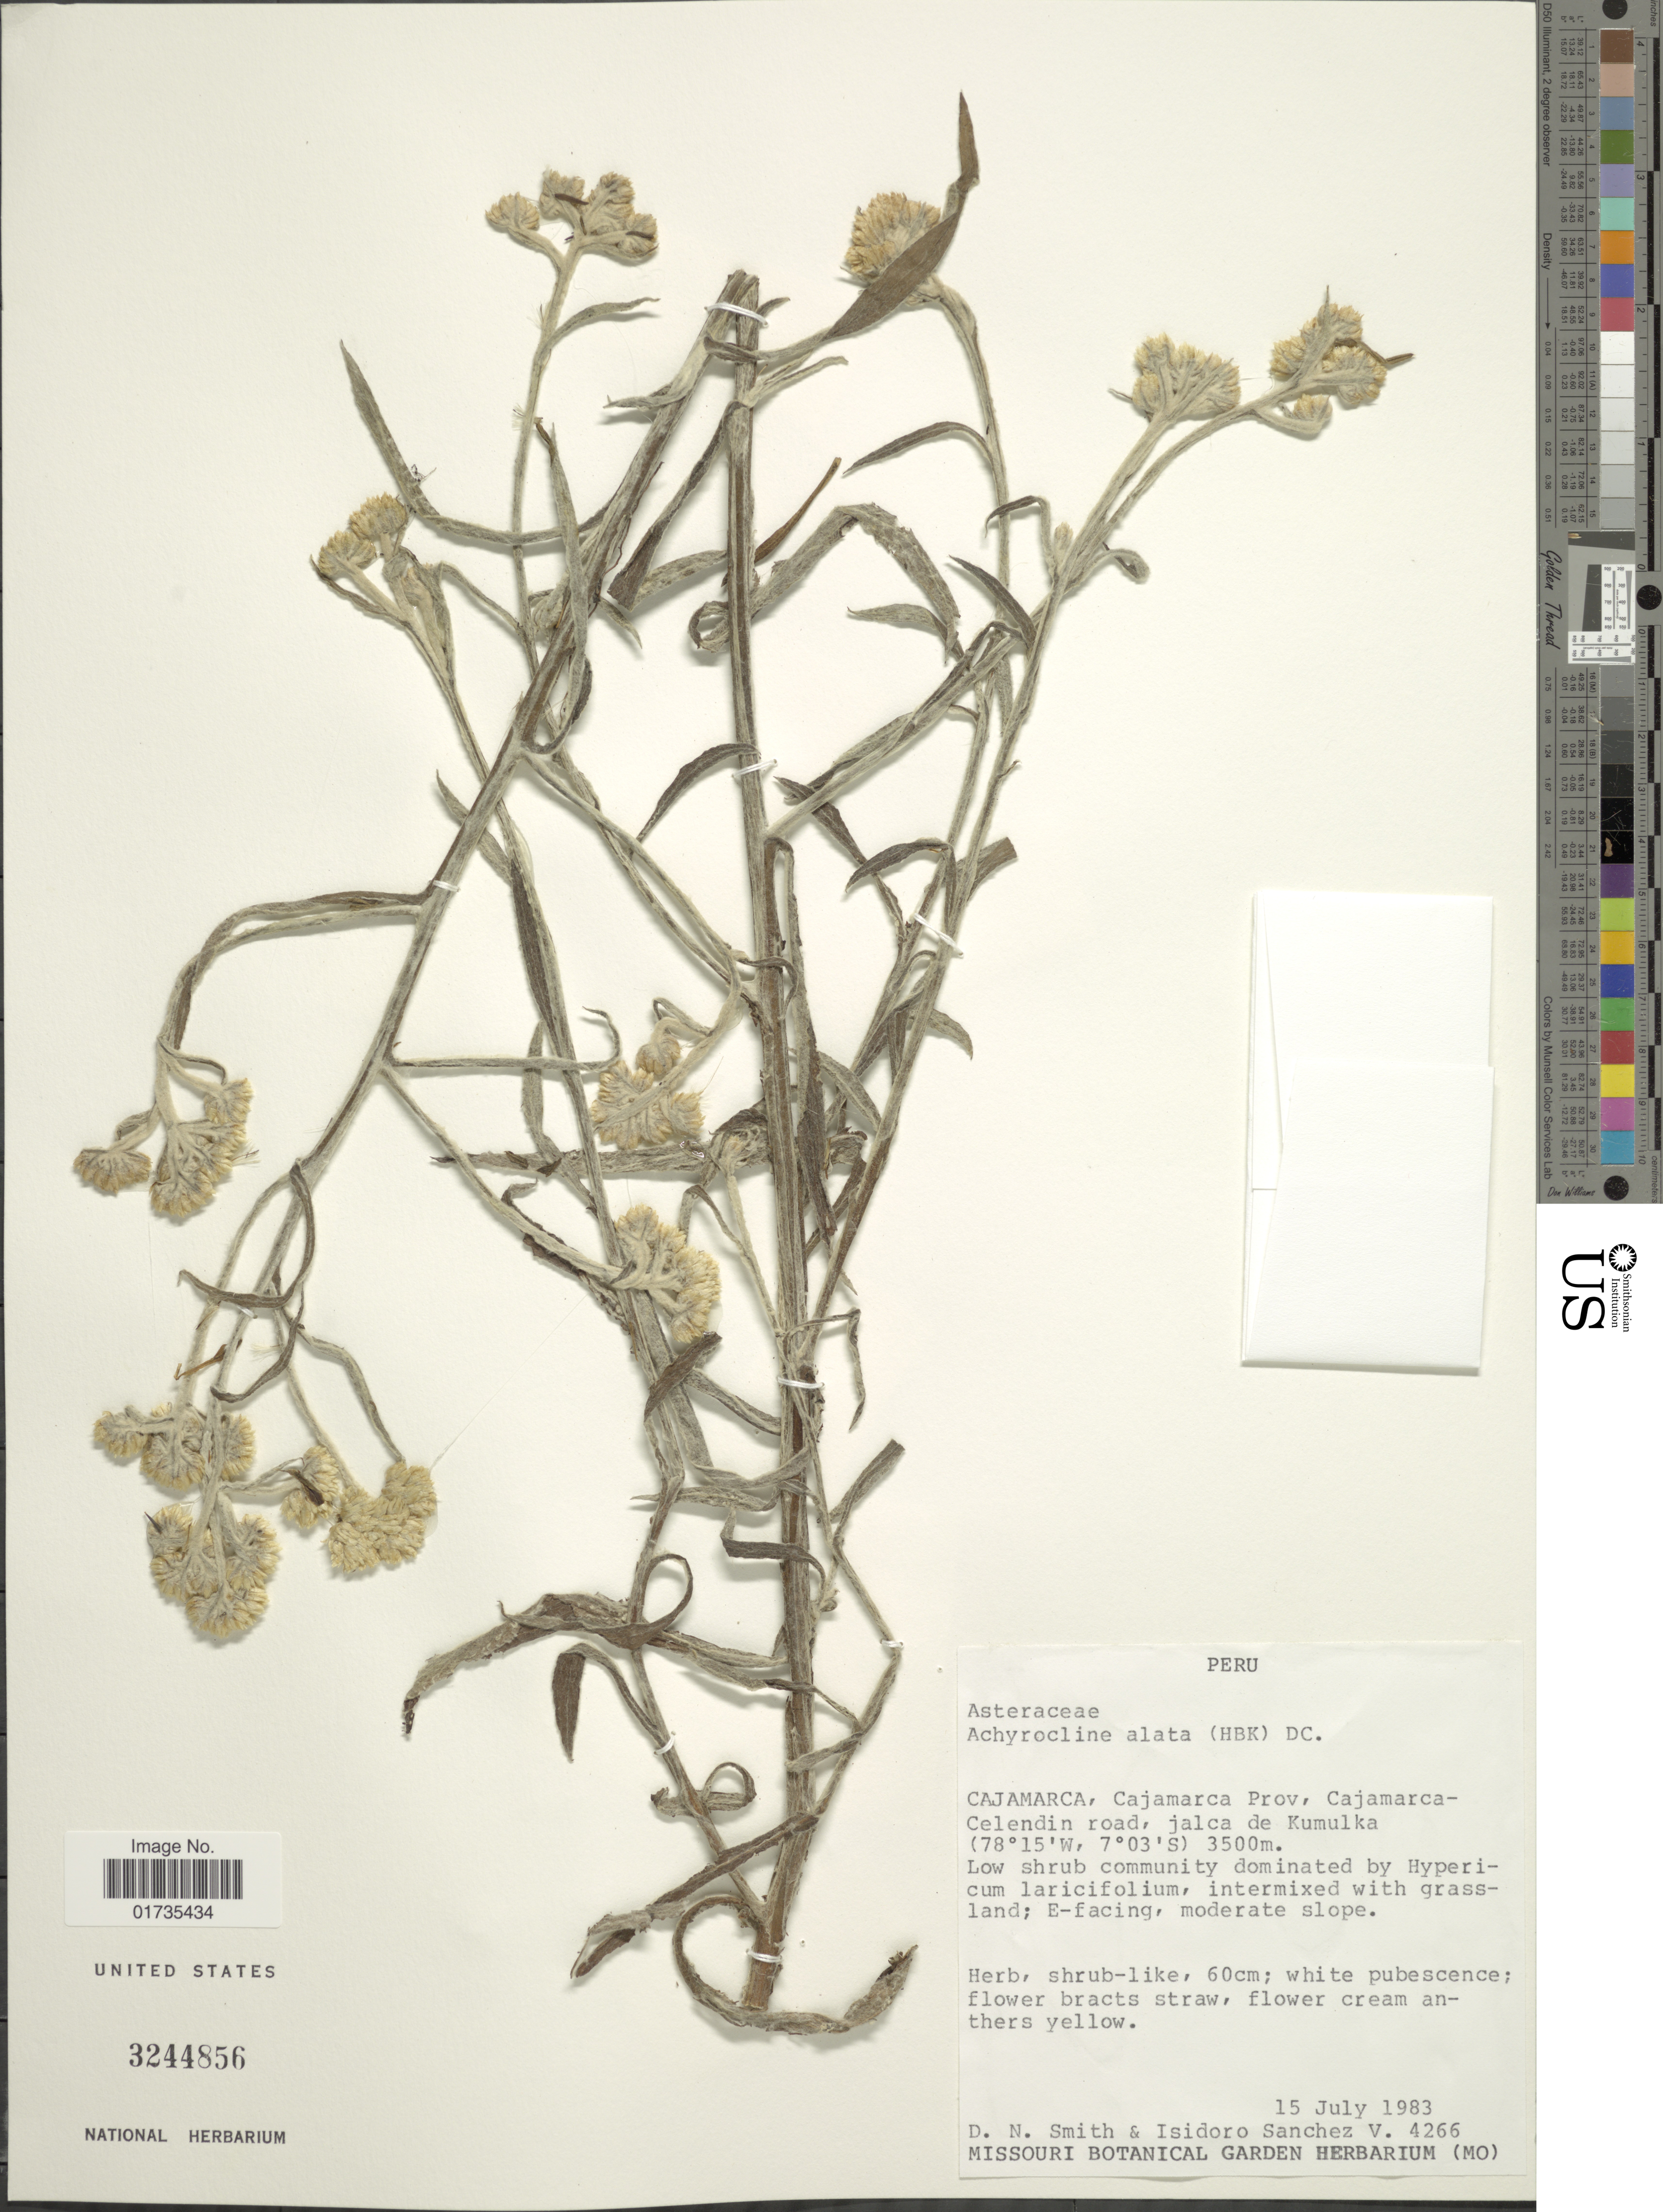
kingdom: Plantae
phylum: Tracheophyta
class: Magnoliopsida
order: Asterales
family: Asteraceae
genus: Achyrocline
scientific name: Achyrocline alata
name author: (Kunth) DC.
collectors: D. Smith & I. M. Sánchez Vega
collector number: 4266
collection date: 1983-07-15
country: Peru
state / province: Cajamarca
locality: Peru. Cajamarca, Cajamarca Prov, Cajamarca-Celendin road, jalca de Kumulka.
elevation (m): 3500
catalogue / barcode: US 3244856